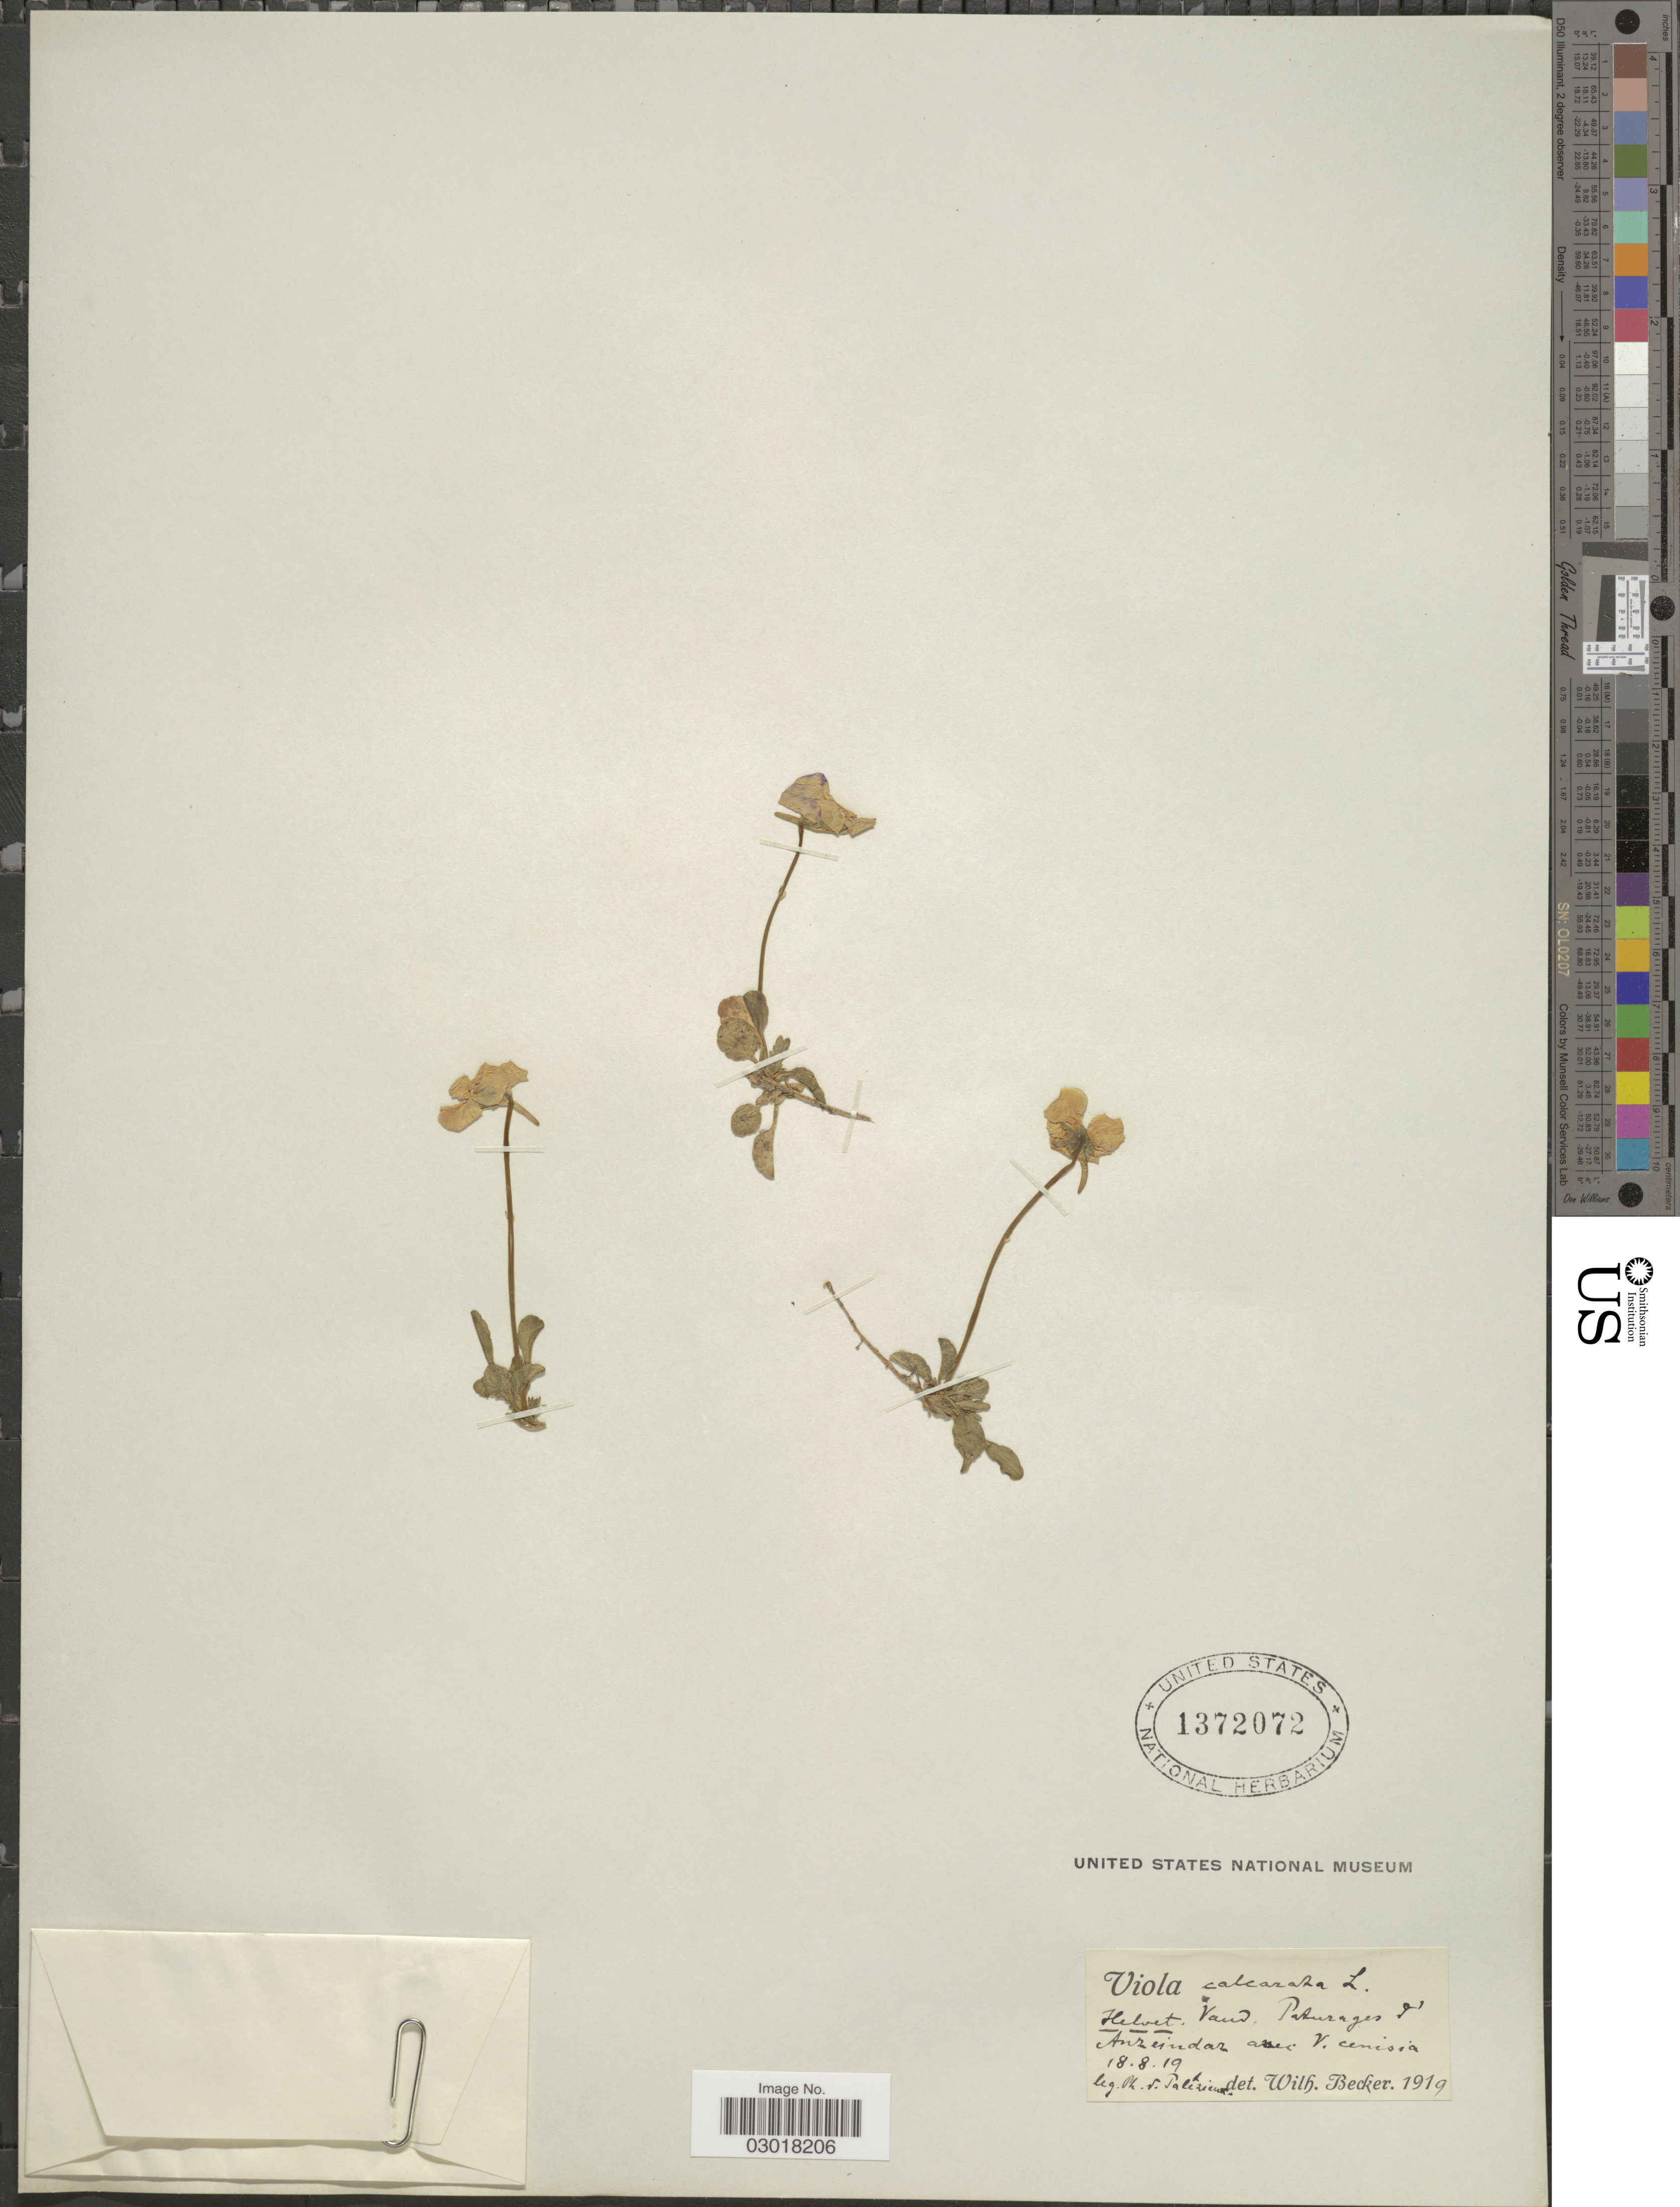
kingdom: Plantae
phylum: Tracheophyta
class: Magnoliopsida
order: Malpighiales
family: Violaceae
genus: Viola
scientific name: Viola calcarata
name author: L.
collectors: P. Palezieux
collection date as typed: Transcribed d/m/y: 18/8/19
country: Switzerland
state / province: Vaud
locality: Helvet. Paturages.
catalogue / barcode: US 1372072